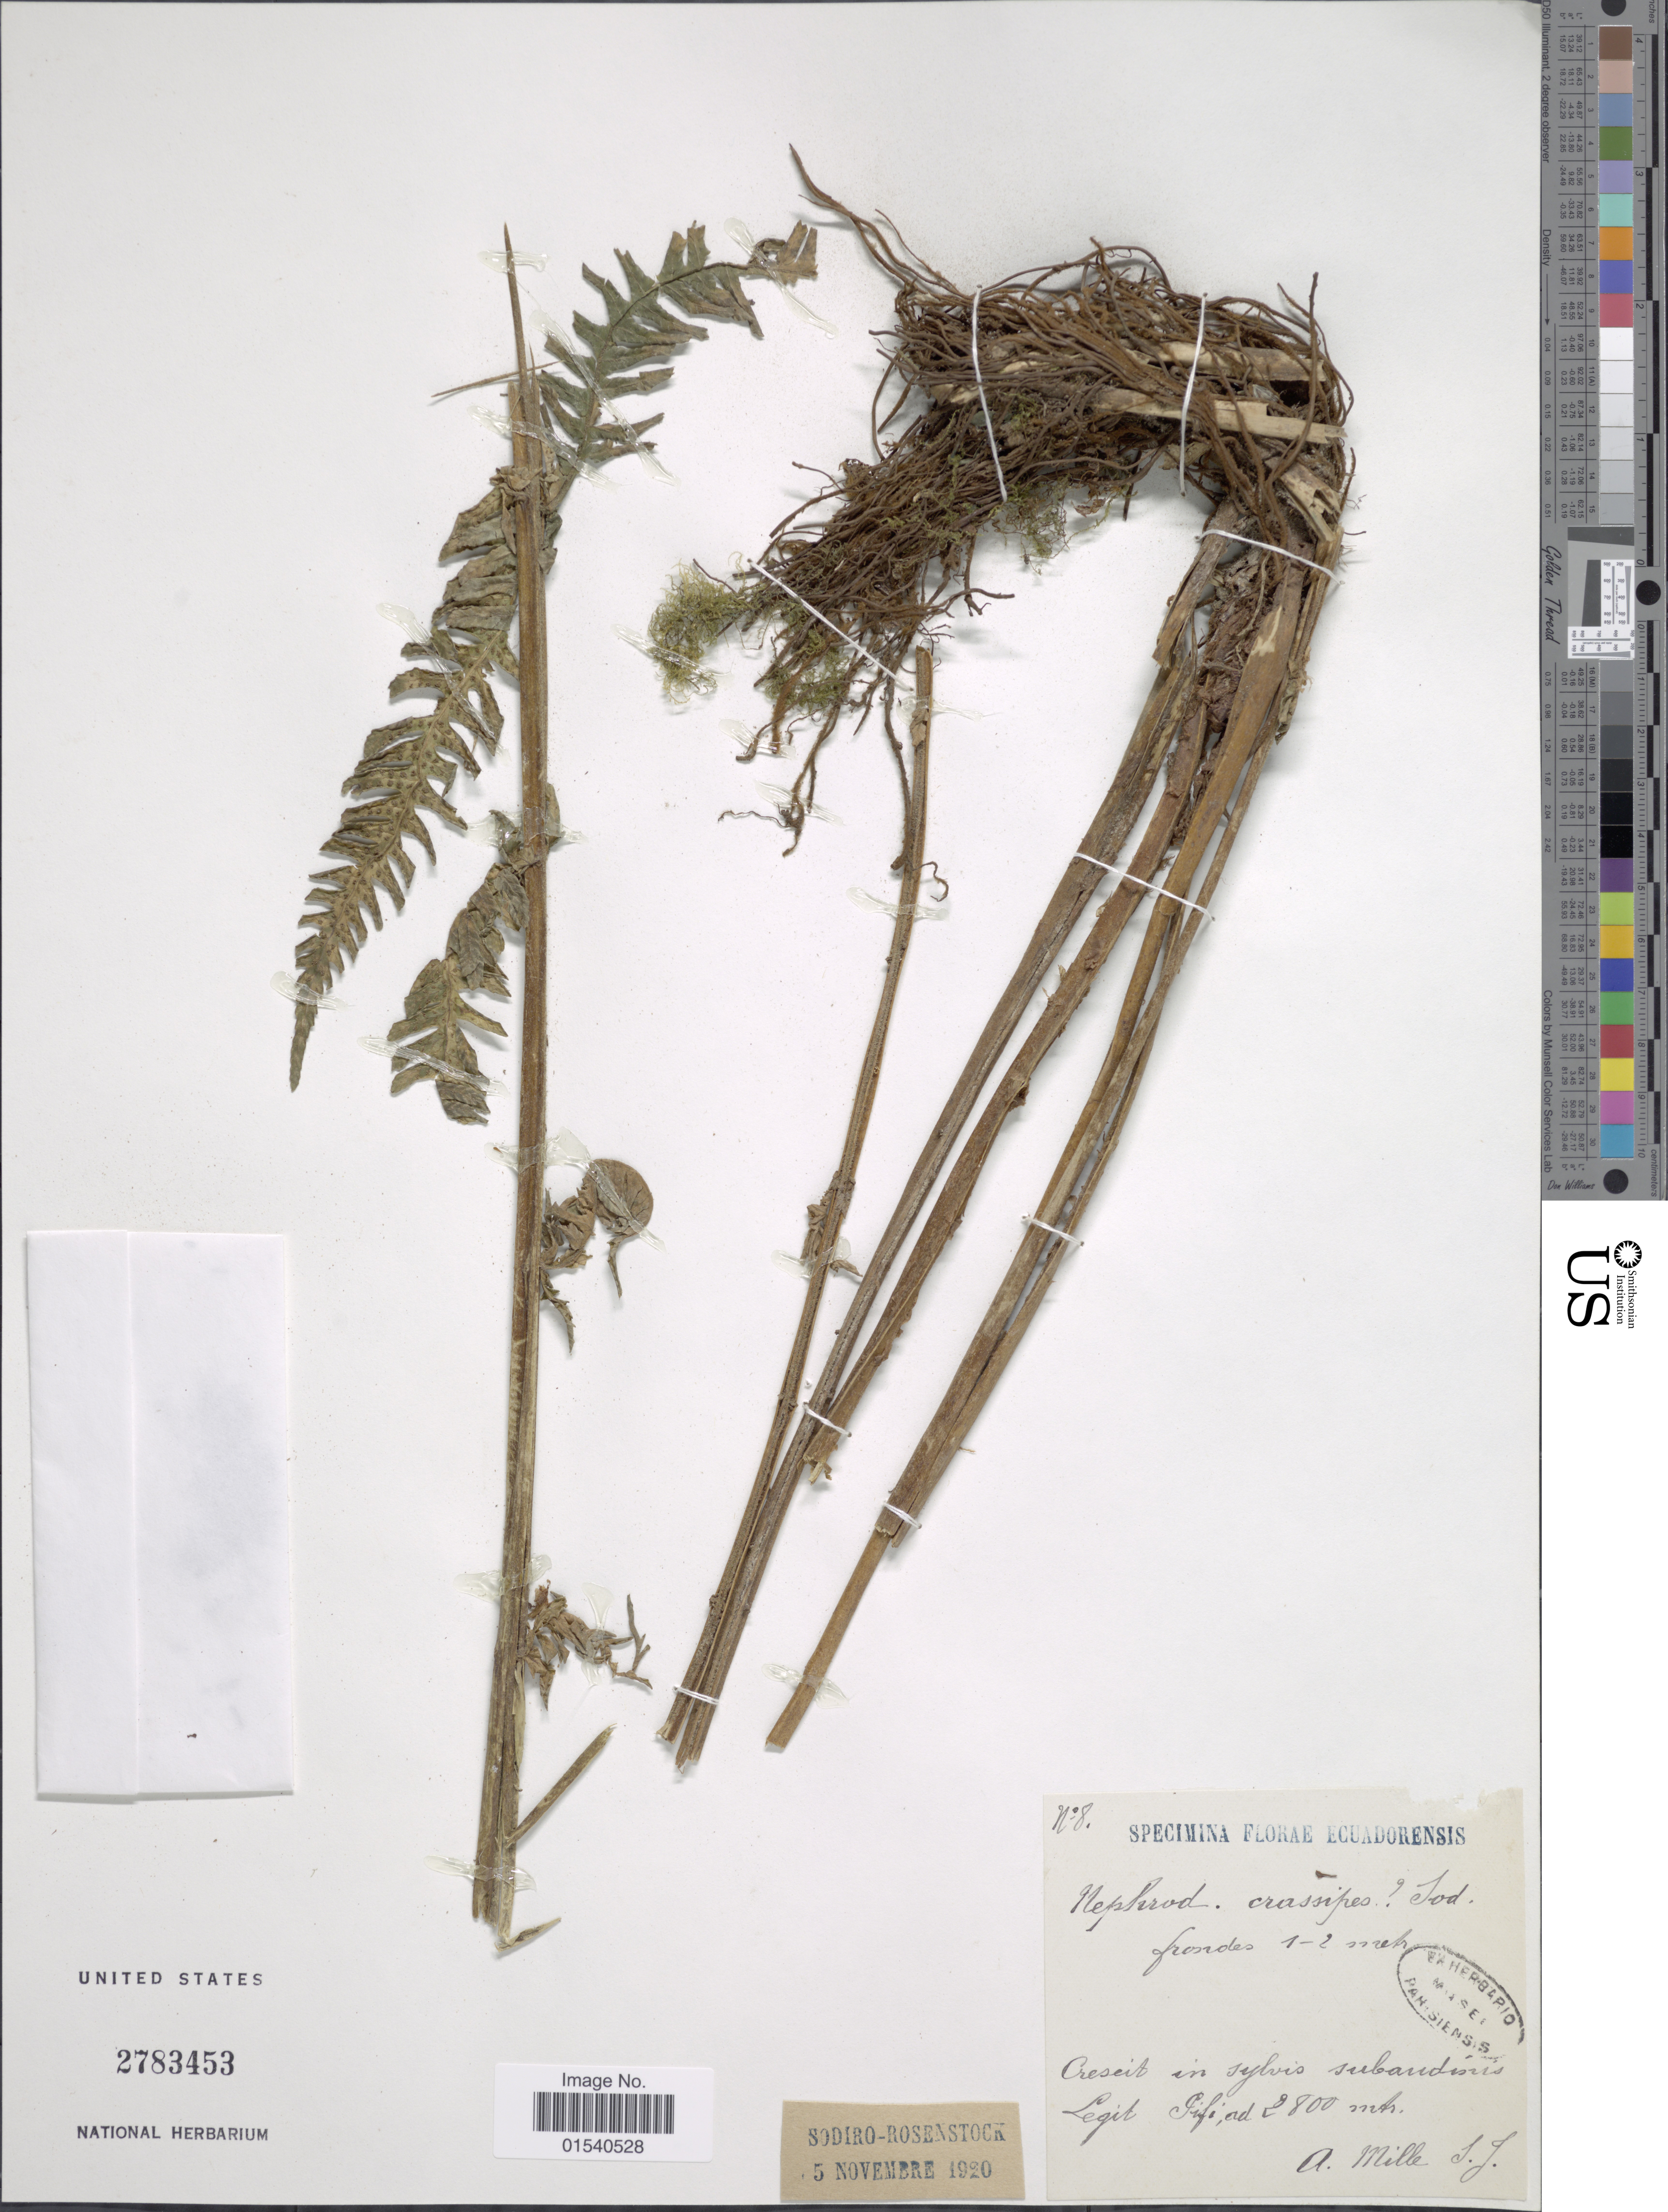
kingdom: Plantae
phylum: Tracheophyta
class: Polypodiopsida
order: Polypodiales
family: Thelypteridaceae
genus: Amauropelta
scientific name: Amauropelta pachyrachis (Kunze) comb. nov., ined 2015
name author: (Kunze)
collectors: A. Mille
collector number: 8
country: Ecuador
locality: Crescit in sylvis subandinis Pifi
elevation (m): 2800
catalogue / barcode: US 2783453